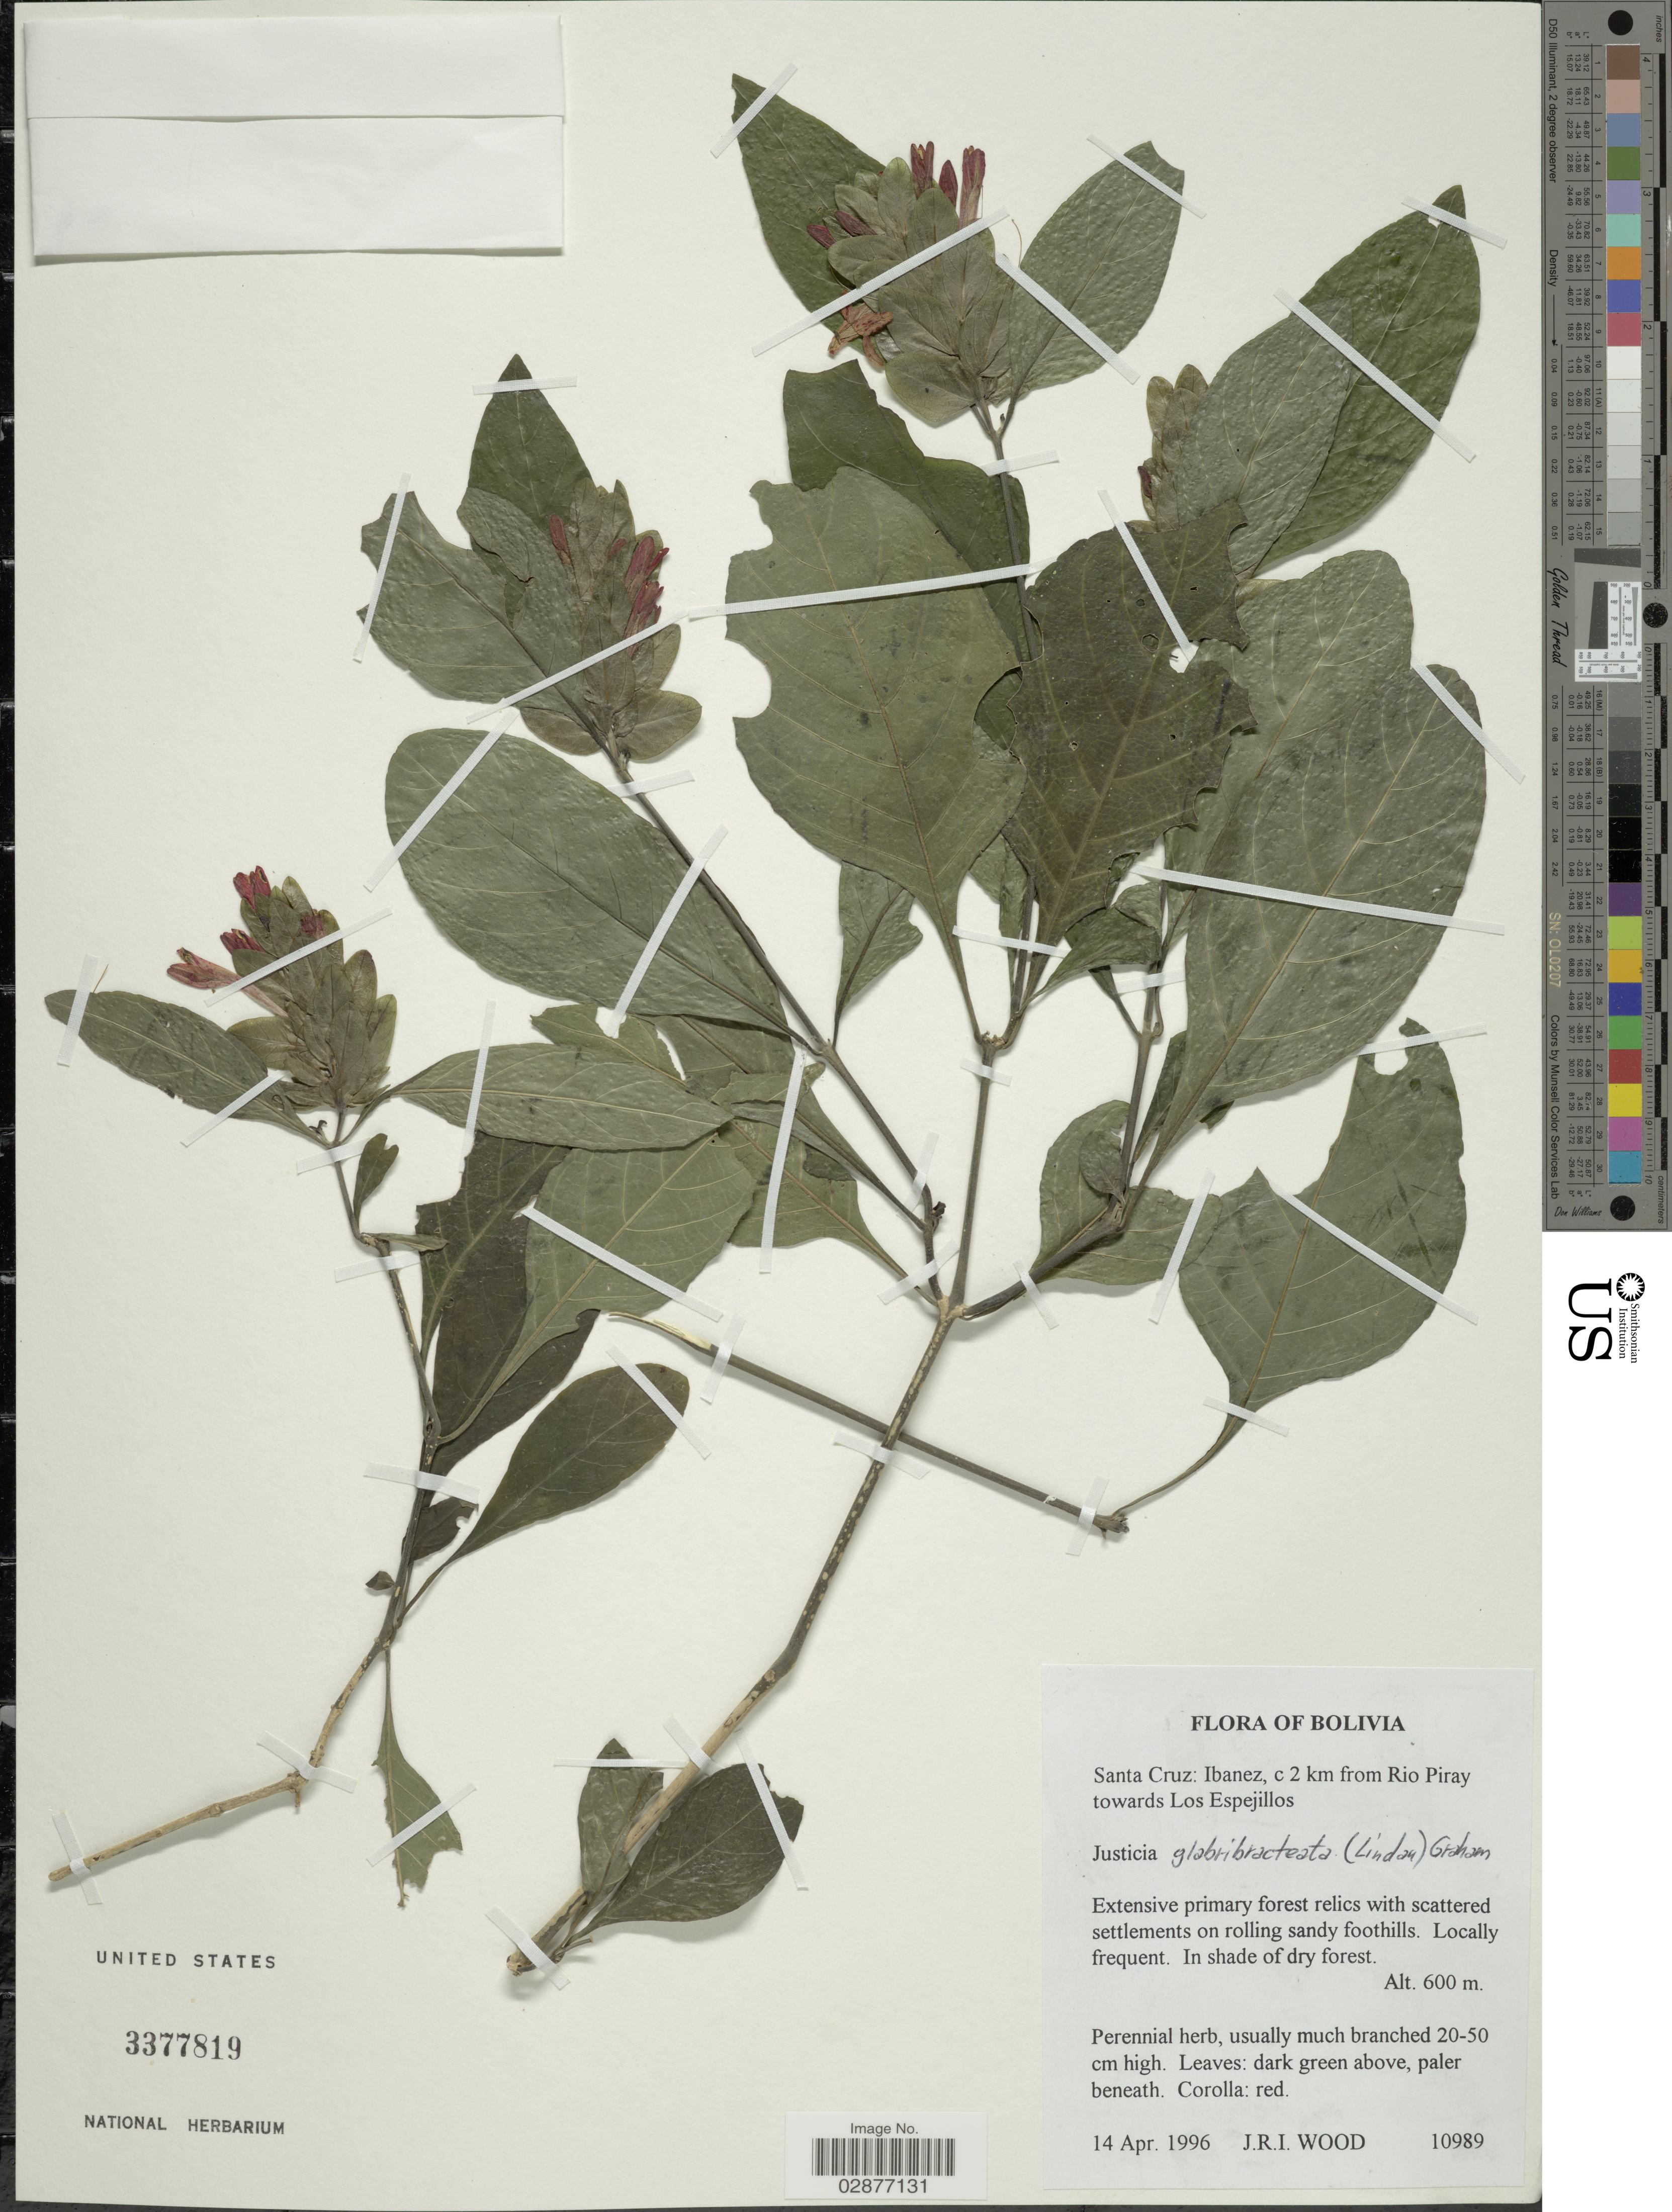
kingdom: Plantae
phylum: Tracheophyta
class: Magnoliopsida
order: Lamiales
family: Acanthaceae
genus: Justicia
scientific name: Justicia aequilabris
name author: (Nees) Lindau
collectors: J. R. I. Wood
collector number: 10989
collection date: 1996-04-14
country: Bolivia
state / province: Santa Cruz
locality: Ibanez, c 2 km from Rio Piray towards Los Espejillos.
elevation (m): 600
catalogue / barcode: US 3377819